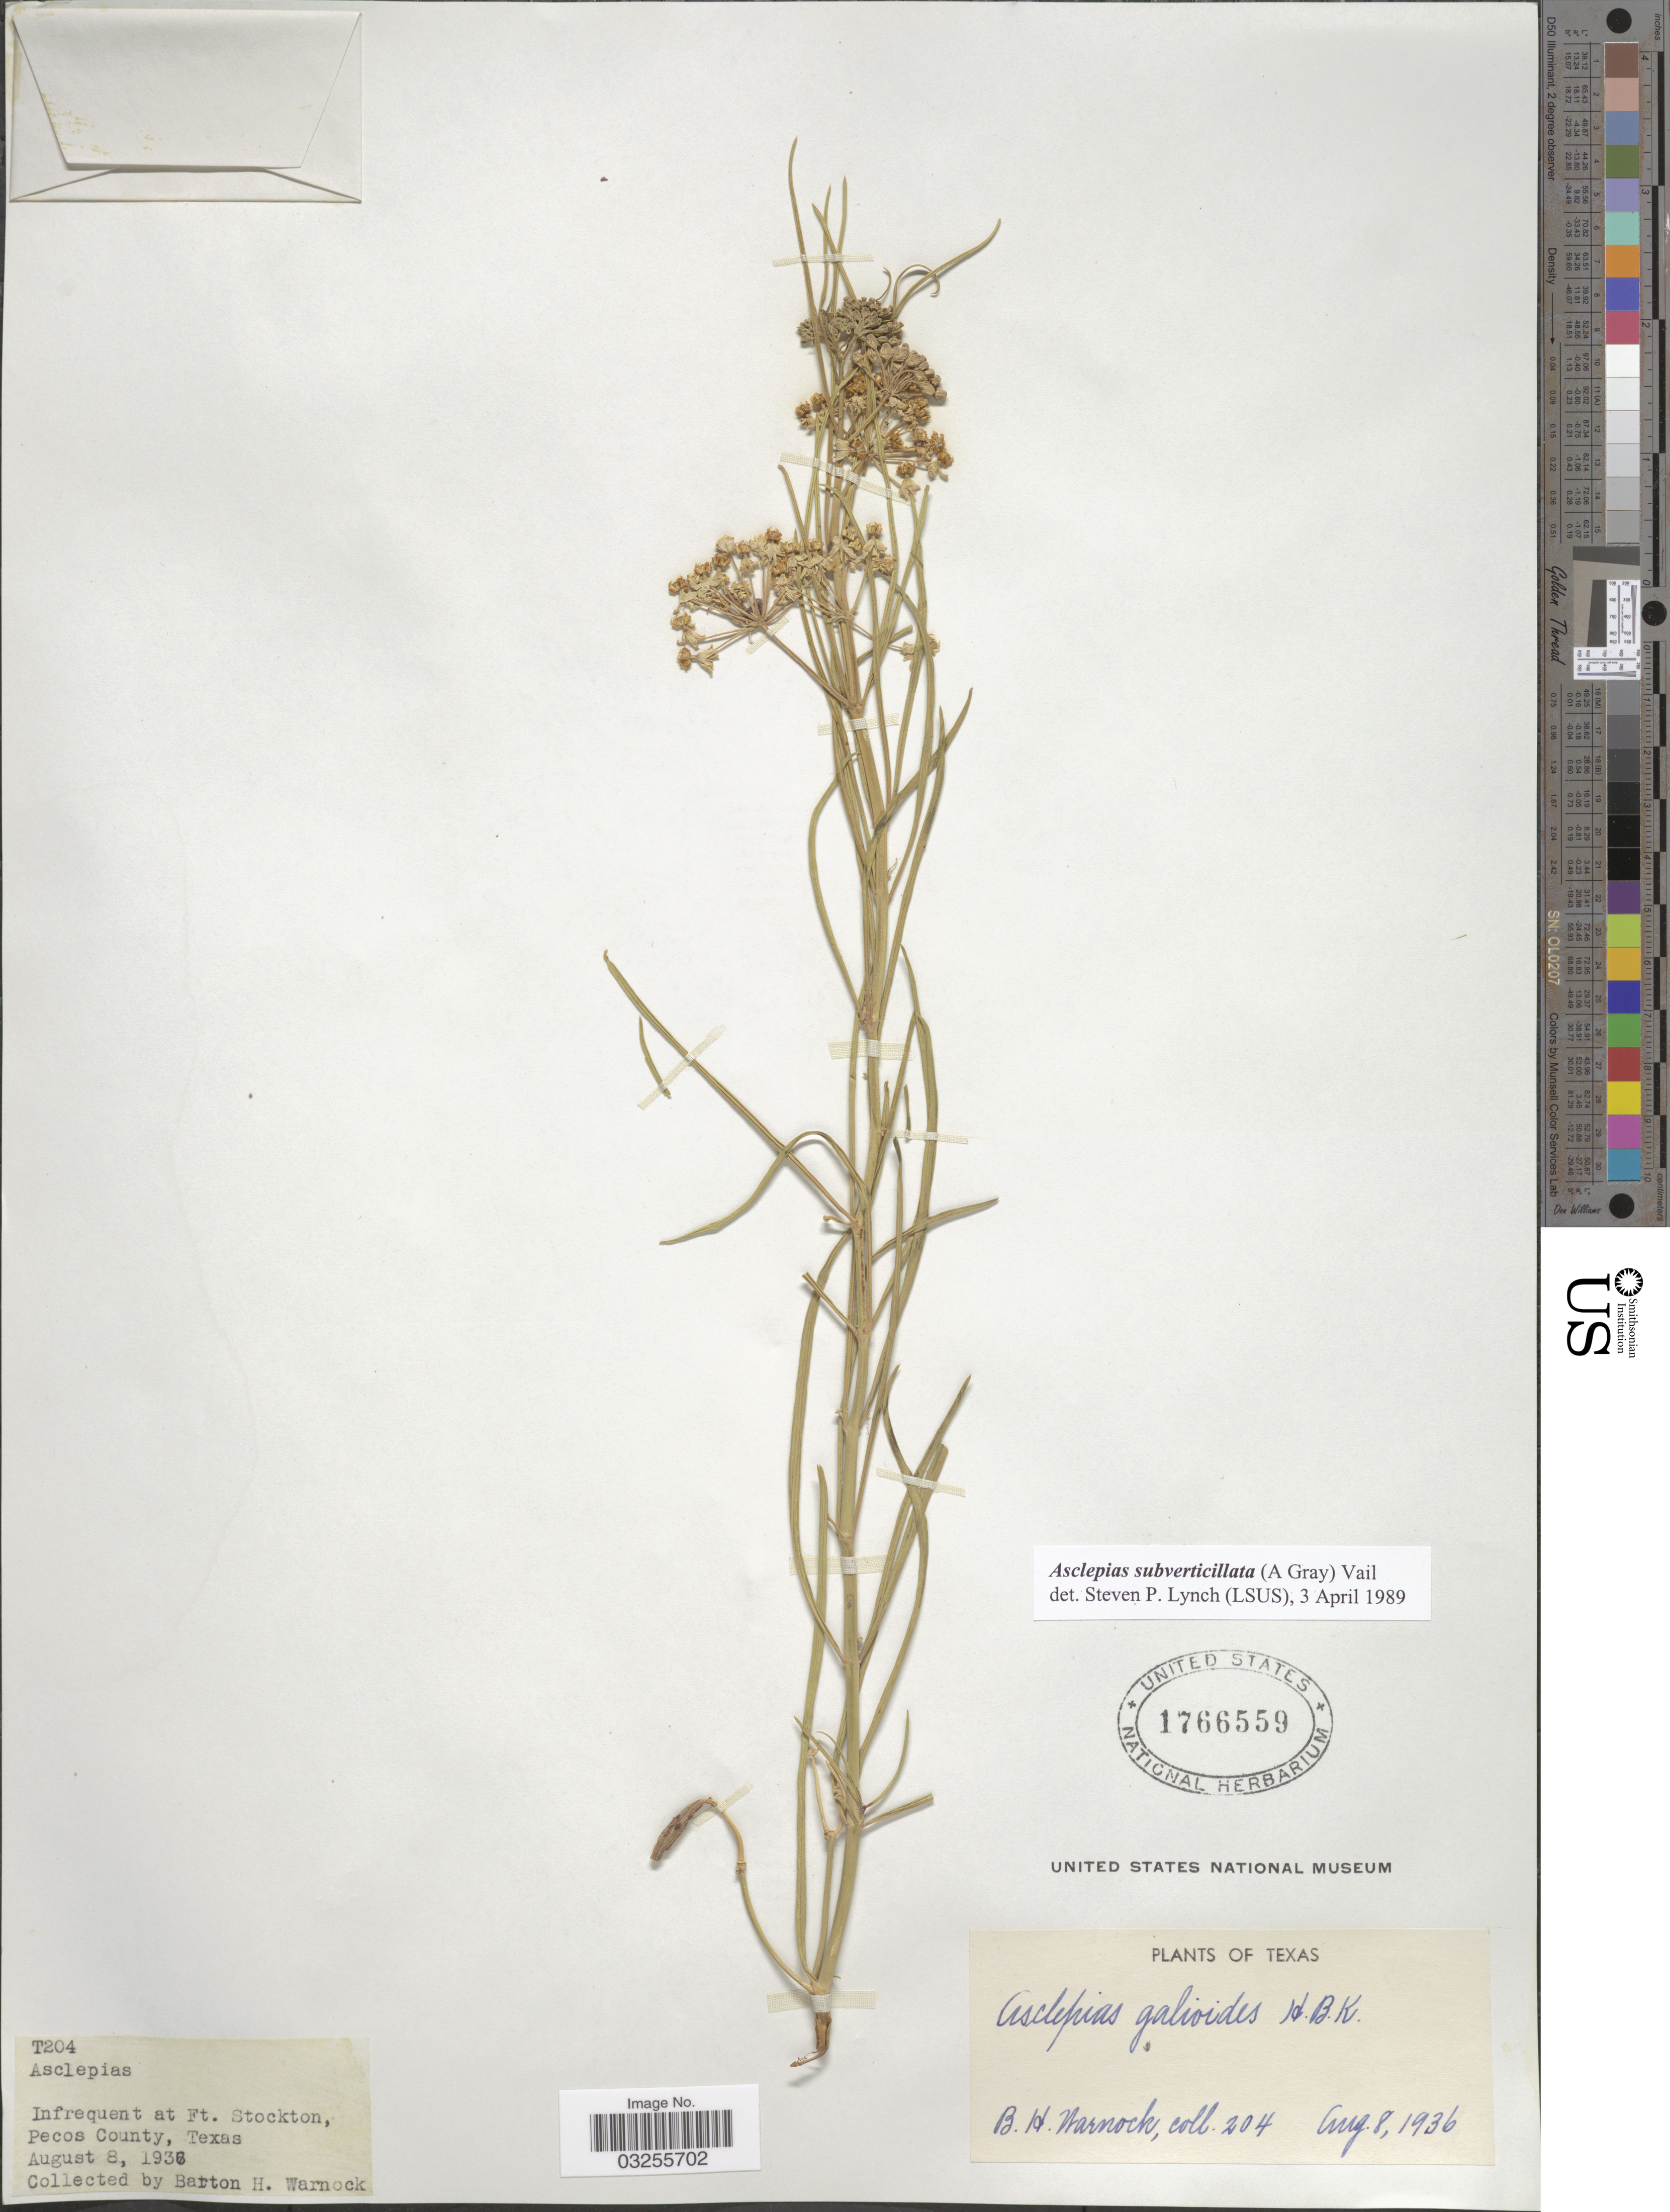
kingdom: Plantae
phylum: Tracheophyta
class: Magnoliopsida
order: Gentianales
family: Apocynaceae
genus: Asclepias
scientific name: Asclepias subverticillata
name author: (A. Gray) Vail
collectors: B. H. Warnock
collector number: T204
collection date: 1936-08-08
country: United States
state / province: Texas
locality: Infrequent at Ft. Stockton, Pecos County.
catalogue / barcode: US 1766559